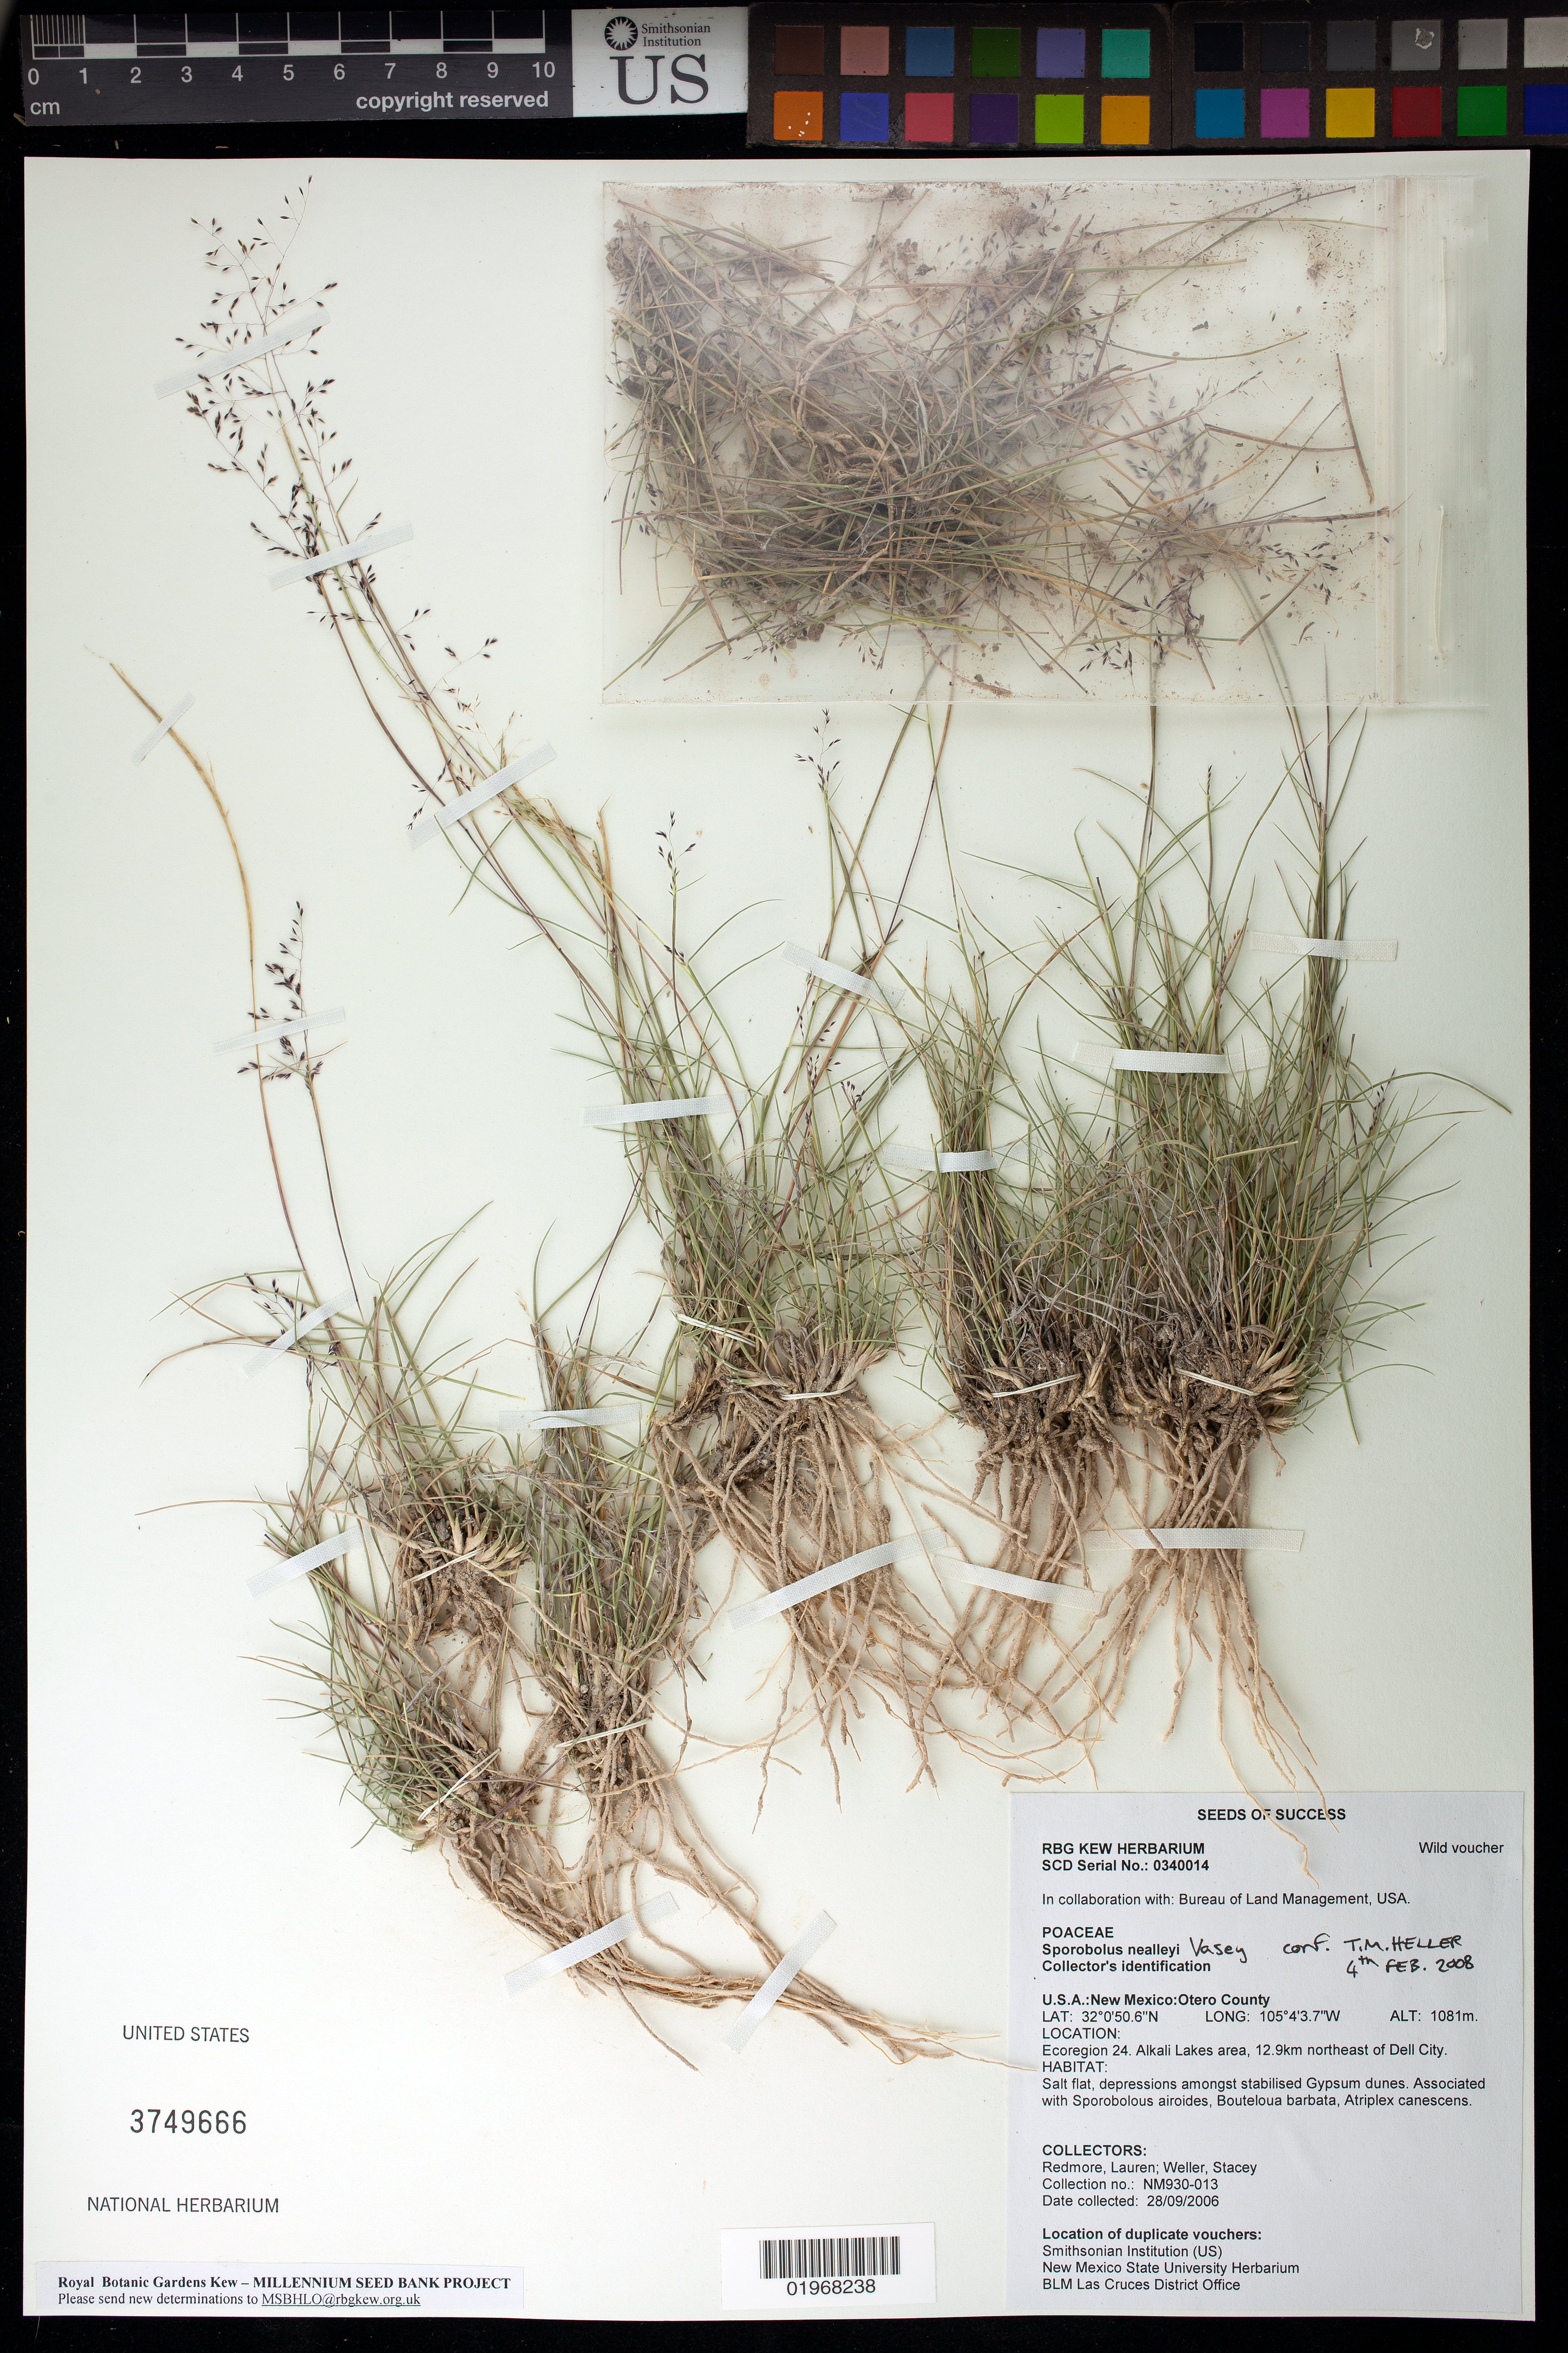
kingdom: Plantae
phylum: Tracheophyta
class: Liliopsida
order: Poales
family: Poaceae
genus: Sporobolus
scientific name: Sporobolus nealleyi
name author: Vasey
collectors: L. Redmore & S. Weller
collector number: NM930-013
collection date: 2006-09-28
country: United States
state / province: New Mexico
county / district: Otero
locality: Alkali Lakes Area, 12.9 km NE of Dell City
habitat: Salt flat, depressions amongst stabilised Gypsun dunes. With Sporobolus airoides, Bouteloua barbata, Atriplex canescens.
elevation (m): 1081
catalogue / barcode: US 3749666